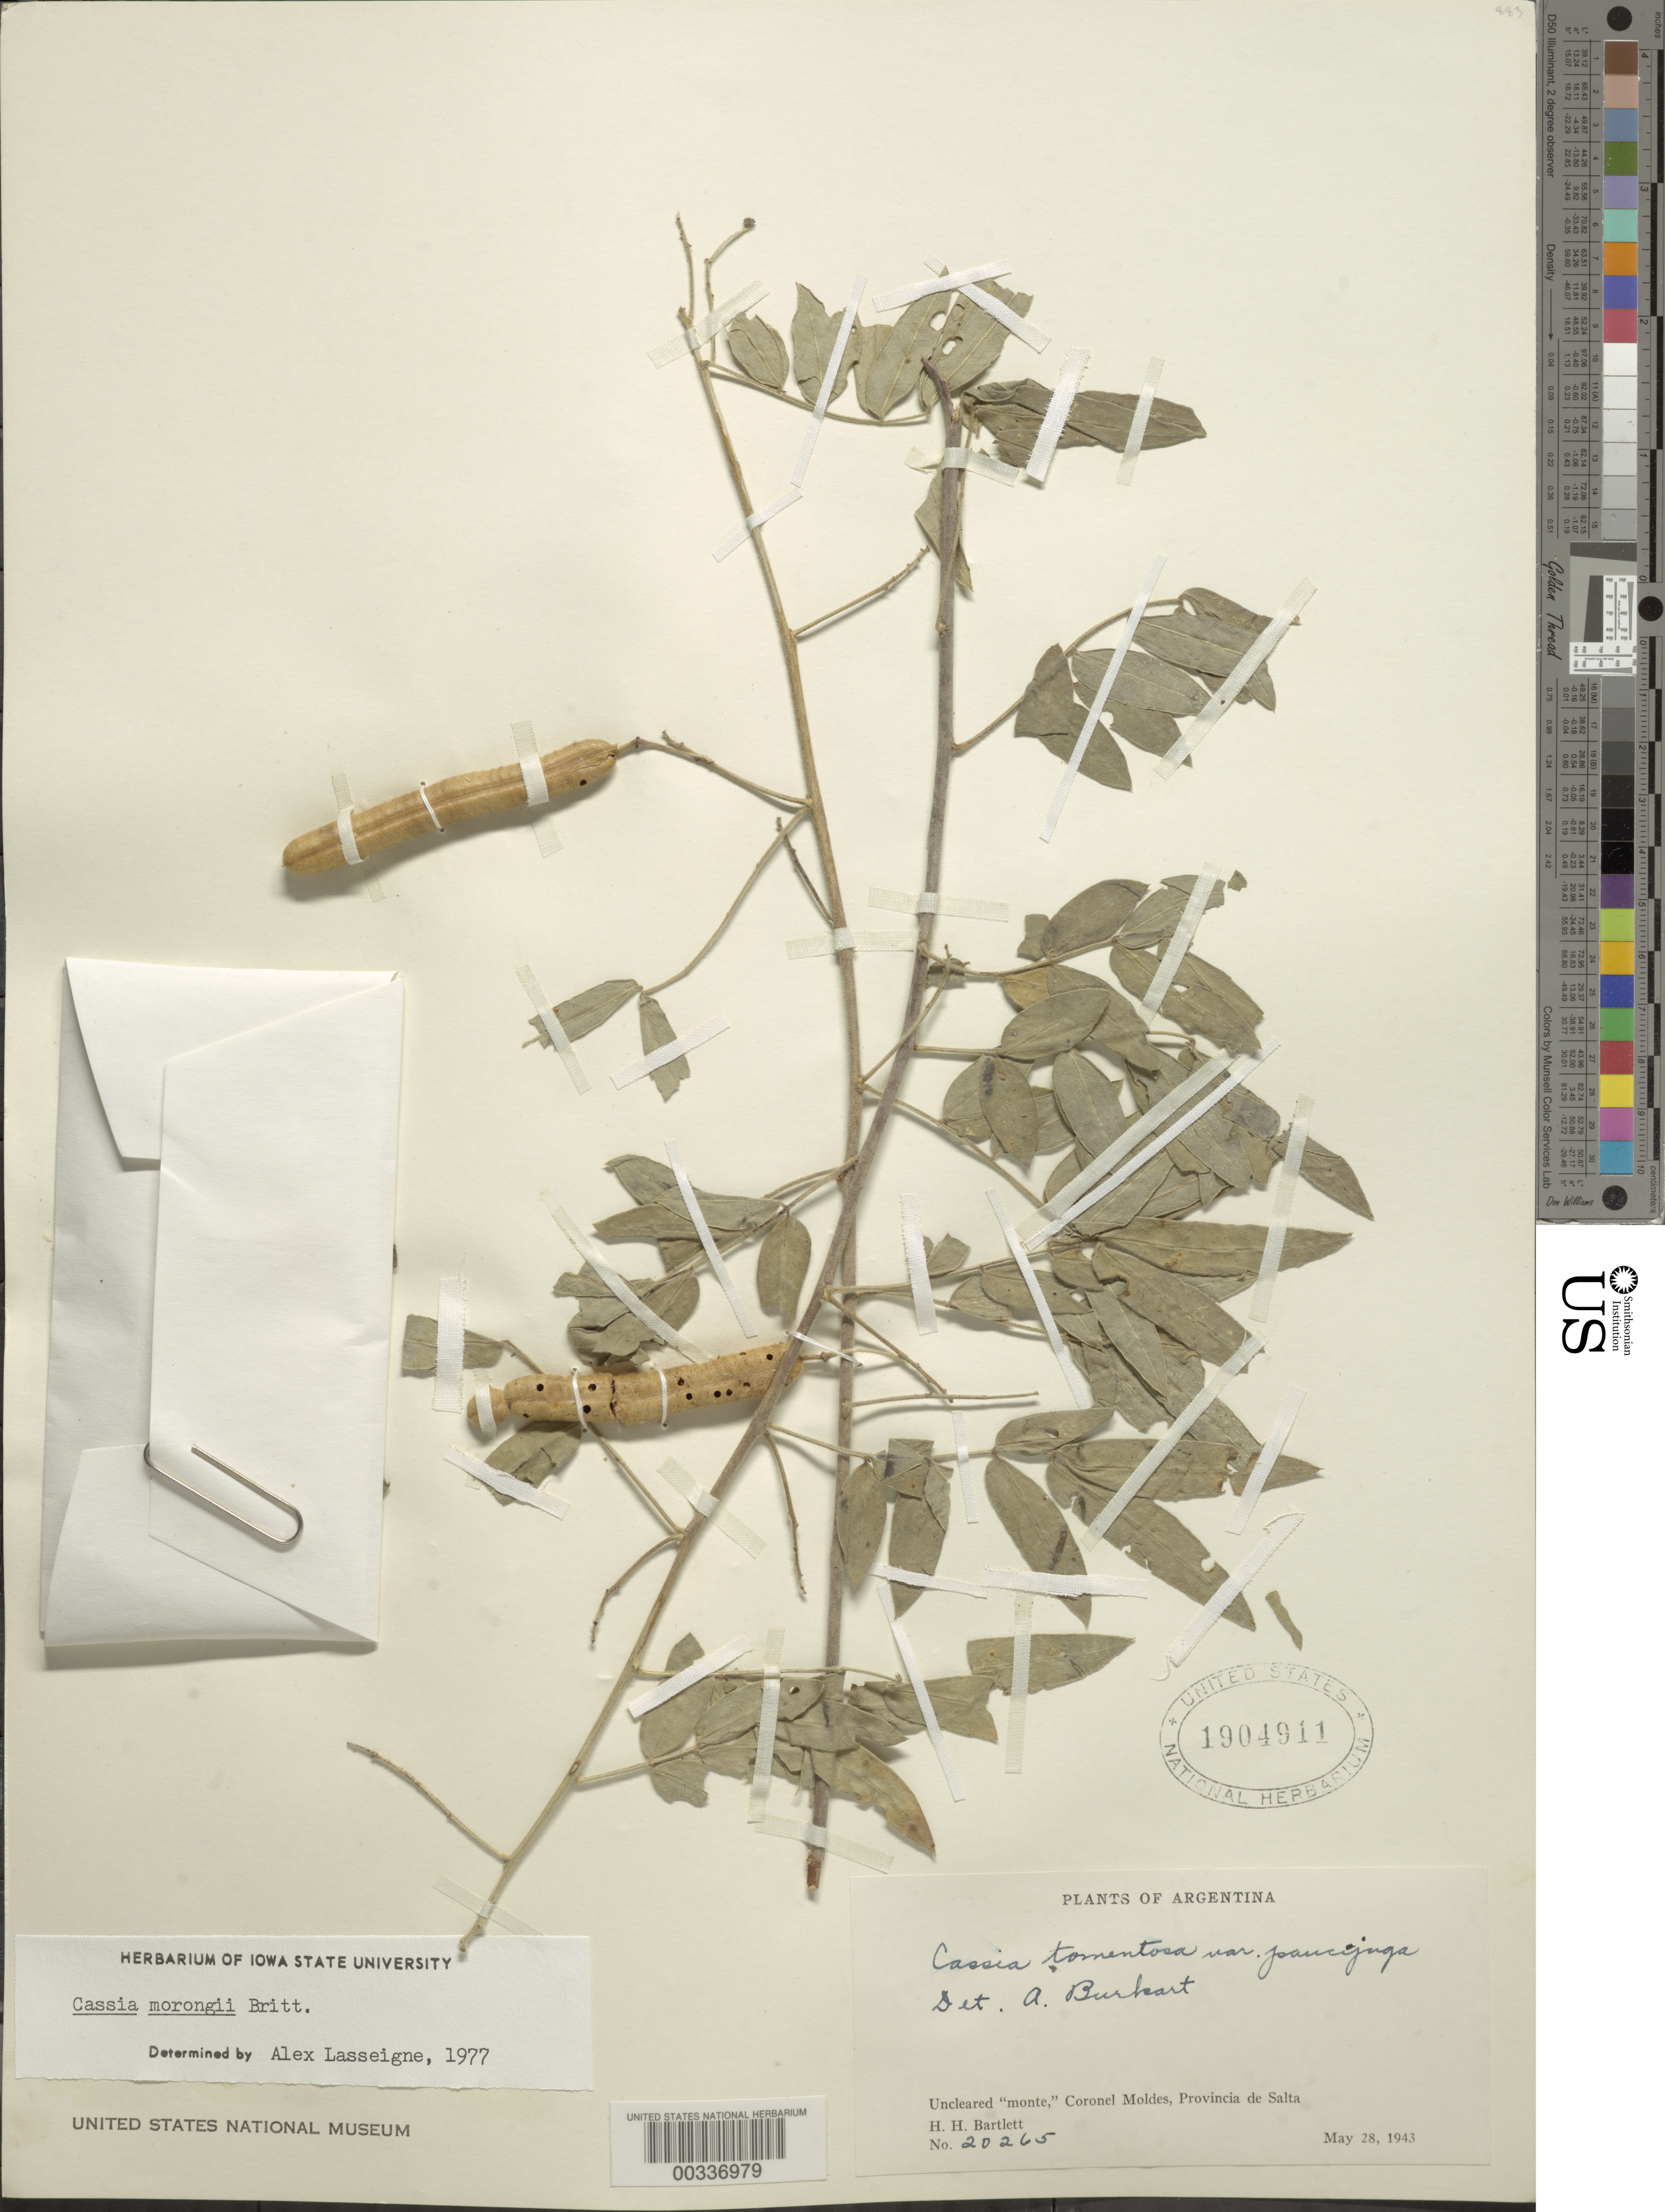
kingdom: Plantae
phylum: Tracheophyta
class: Magnoliopsida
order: Fabales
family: Fabaceae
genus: Senna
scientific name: Senna morongii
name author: (Britton) H.S. Irwin & Barneby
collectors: H. H. Bartlett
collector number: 20265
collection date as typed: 28 May 1943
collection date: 1943-05-28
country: Argentina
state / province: Salta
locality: Coronel Moldes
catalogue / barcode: US 1904911